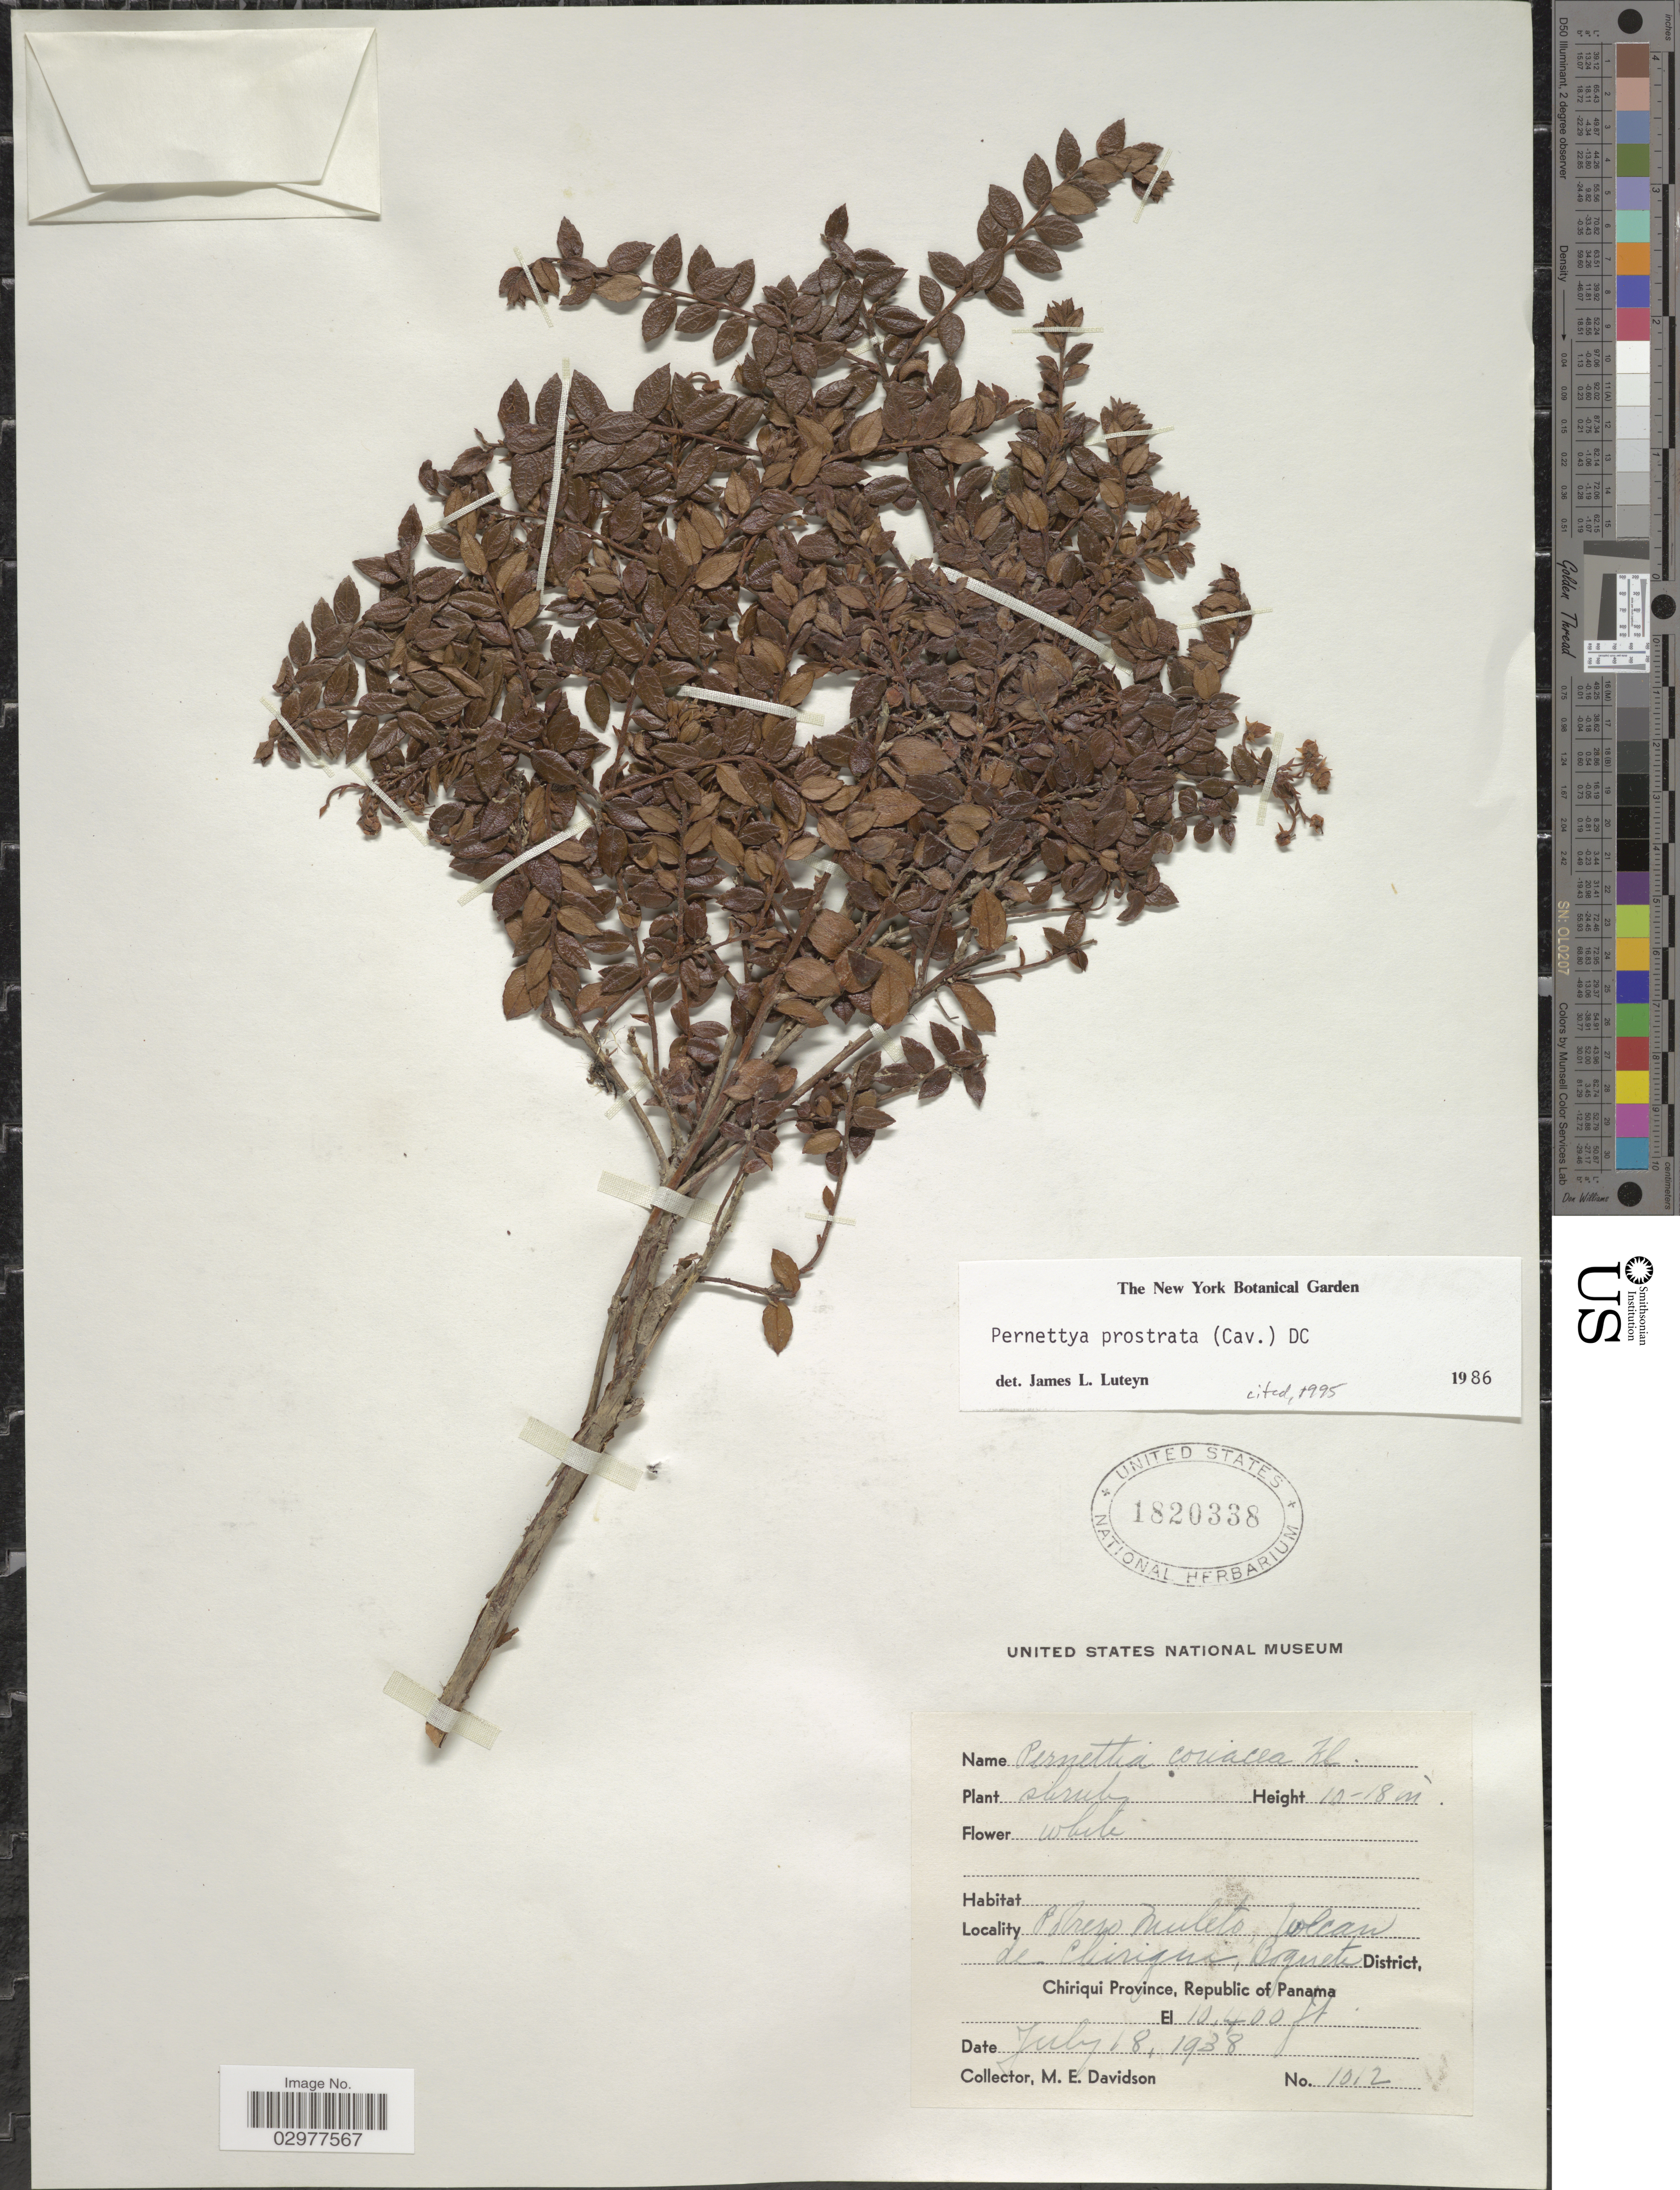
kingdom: Plantae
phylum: Tracheophyta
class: Magnoliopsida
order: Ericales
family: Ericaceae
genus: Pernettya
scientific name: Pernettya prostrata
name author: (Cav.) DC.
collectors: M. E. Davidson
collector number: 1012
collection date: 1938-07-18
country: Panama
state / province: Chiriqui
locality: Potrero Muleto Volcan de Chiriqui, Boquete District.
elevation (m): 3170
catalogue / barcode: US 1820338